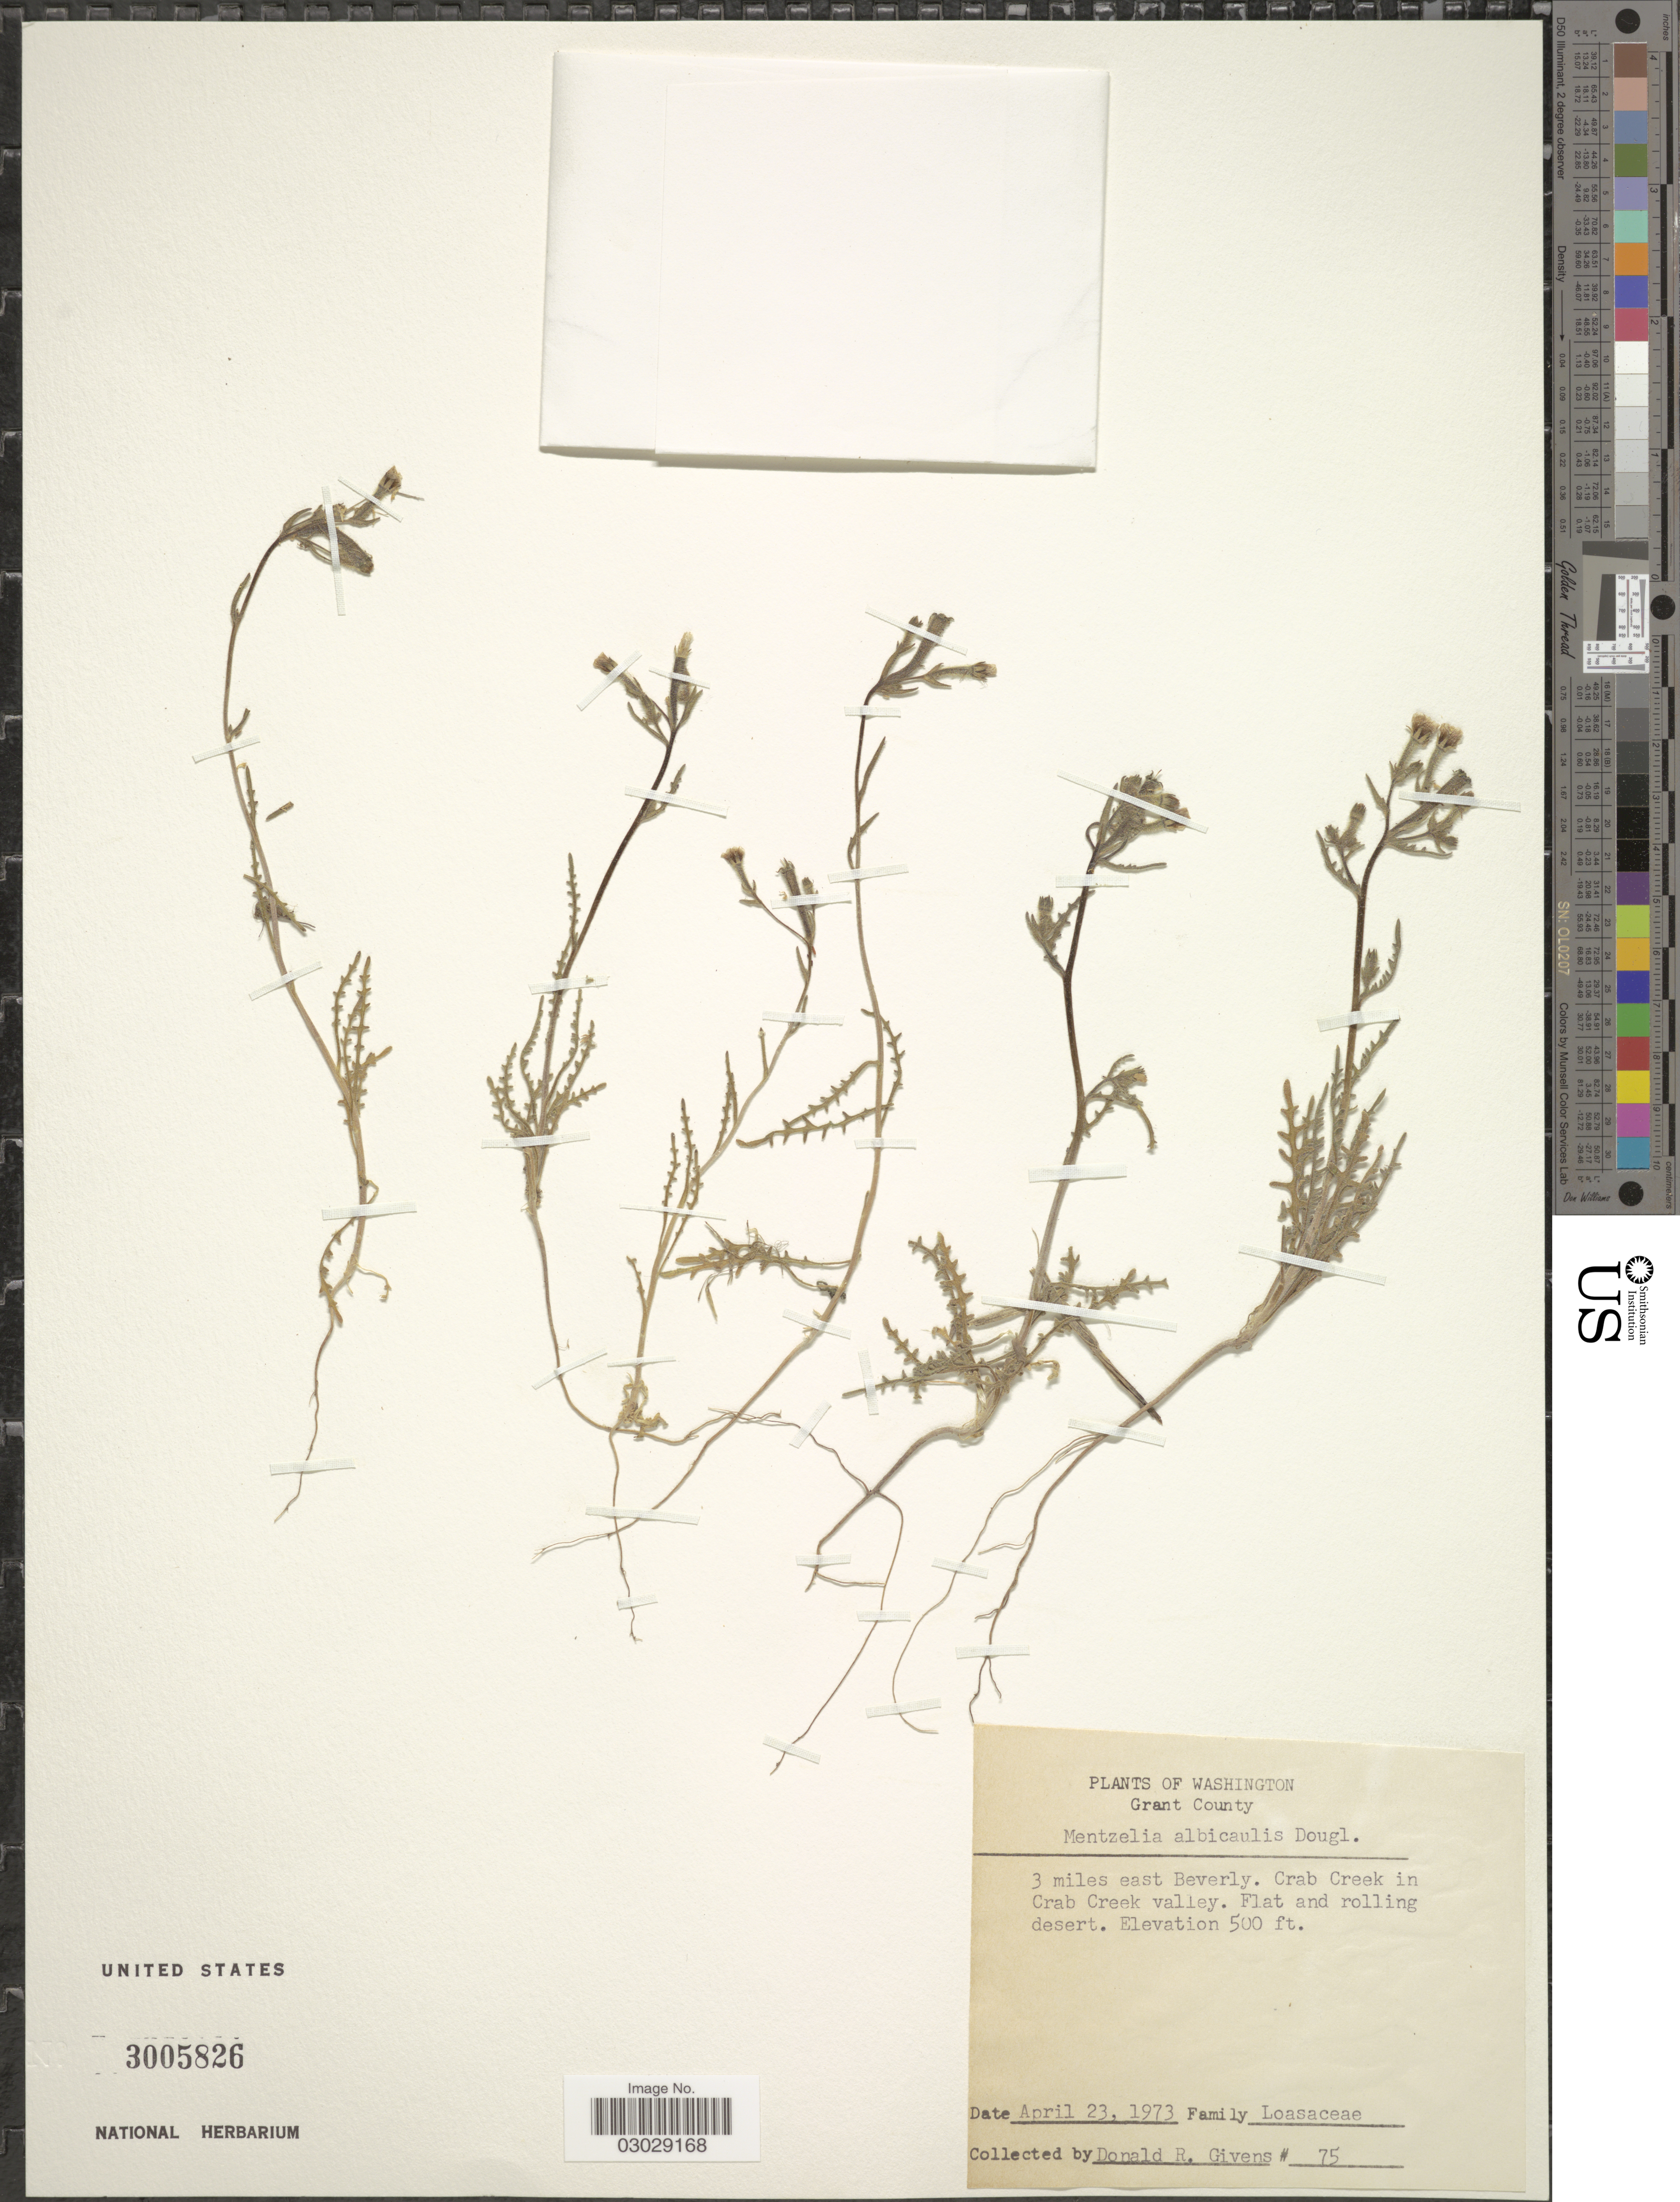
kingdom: Plantae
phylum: Tracheophyta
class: Magnoliopsida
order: Cornales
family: Loasaceae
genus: Mentzelia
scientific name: Mentzelia albicaulis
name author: (Douglas ex Hook.) Douglas ex Torr. & A. Gray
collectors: D. Givens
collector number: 75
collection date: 1973-04-23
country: United States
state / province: Washington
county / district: Grant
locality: Grant County. 3 miles east of Beverly. Crab Creek in Crab Creek valley. Flat and rolling desert.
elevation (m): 152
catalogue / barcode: US 3005826